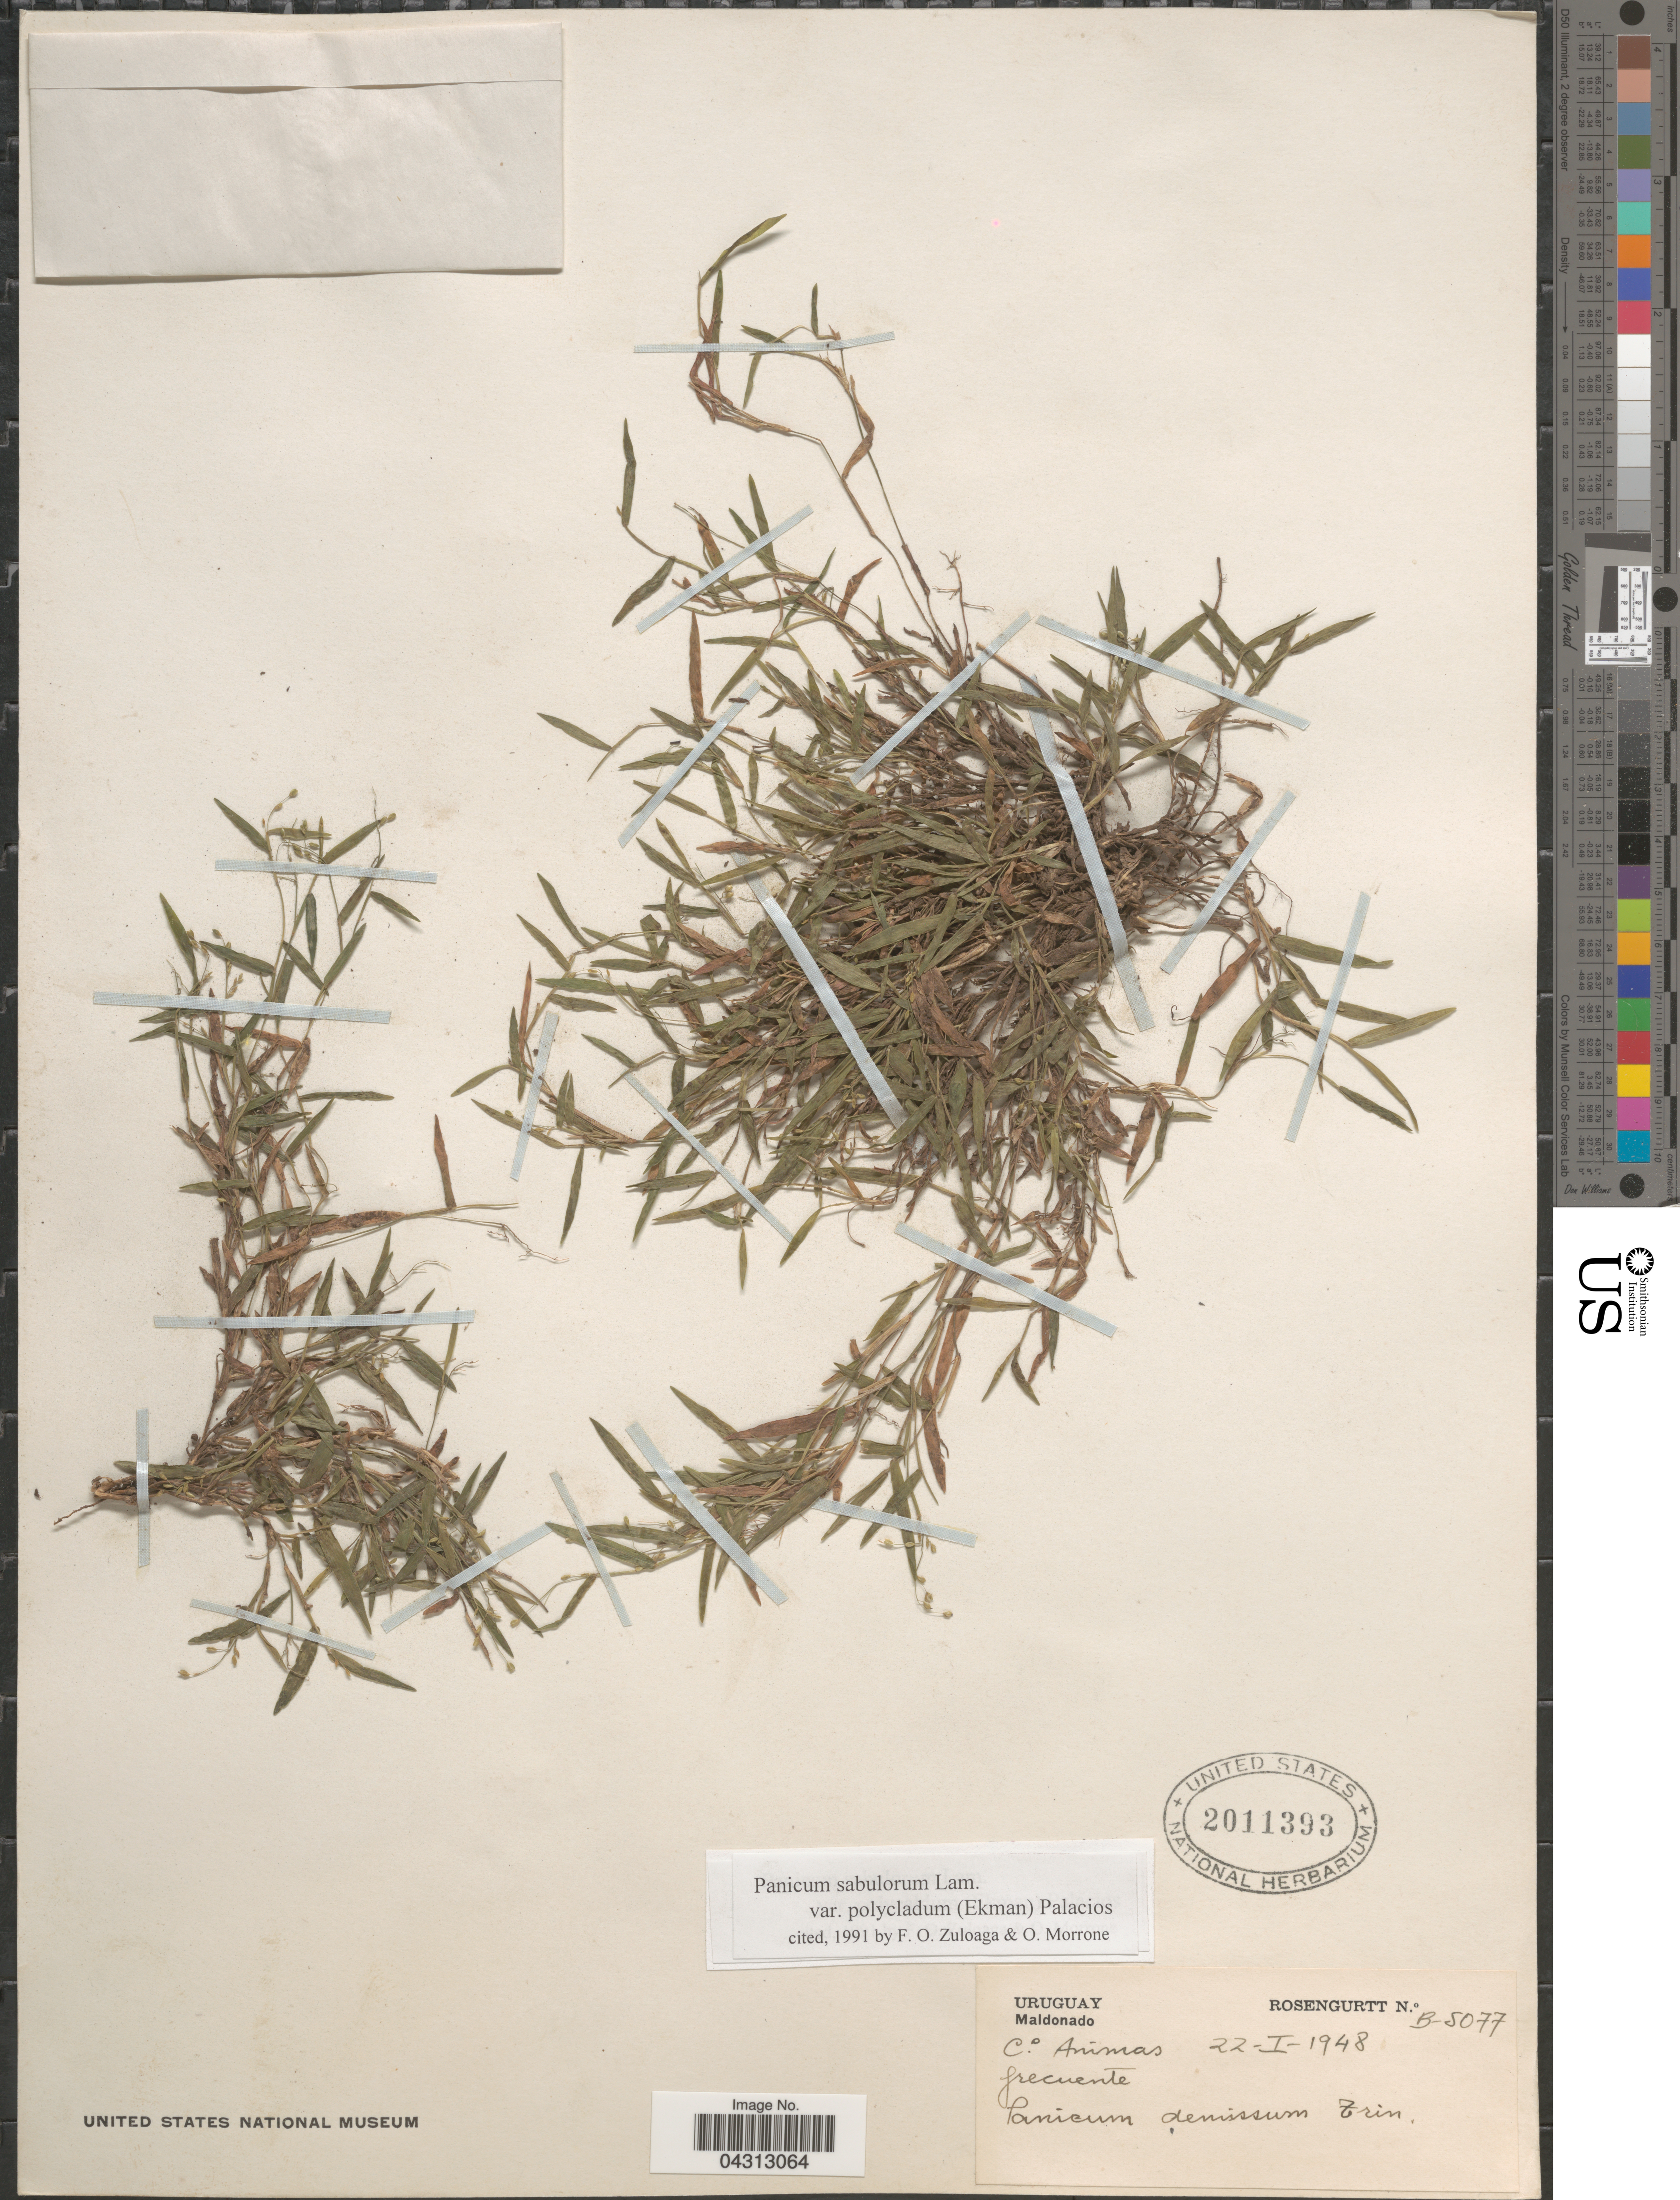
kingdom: Plantae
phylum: Tracheophyta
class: Liliopsida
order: Poales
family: Poaceae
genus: Dichanthelium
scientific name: Dichanthelium sabulorum var. polycladum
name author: (Ekman) Zuloaga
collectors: Rosengurtt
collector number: B-5077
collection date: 1948-01-22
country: Uruguay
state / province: Maldonado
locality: Co. Animas.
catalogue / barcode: US 2011393